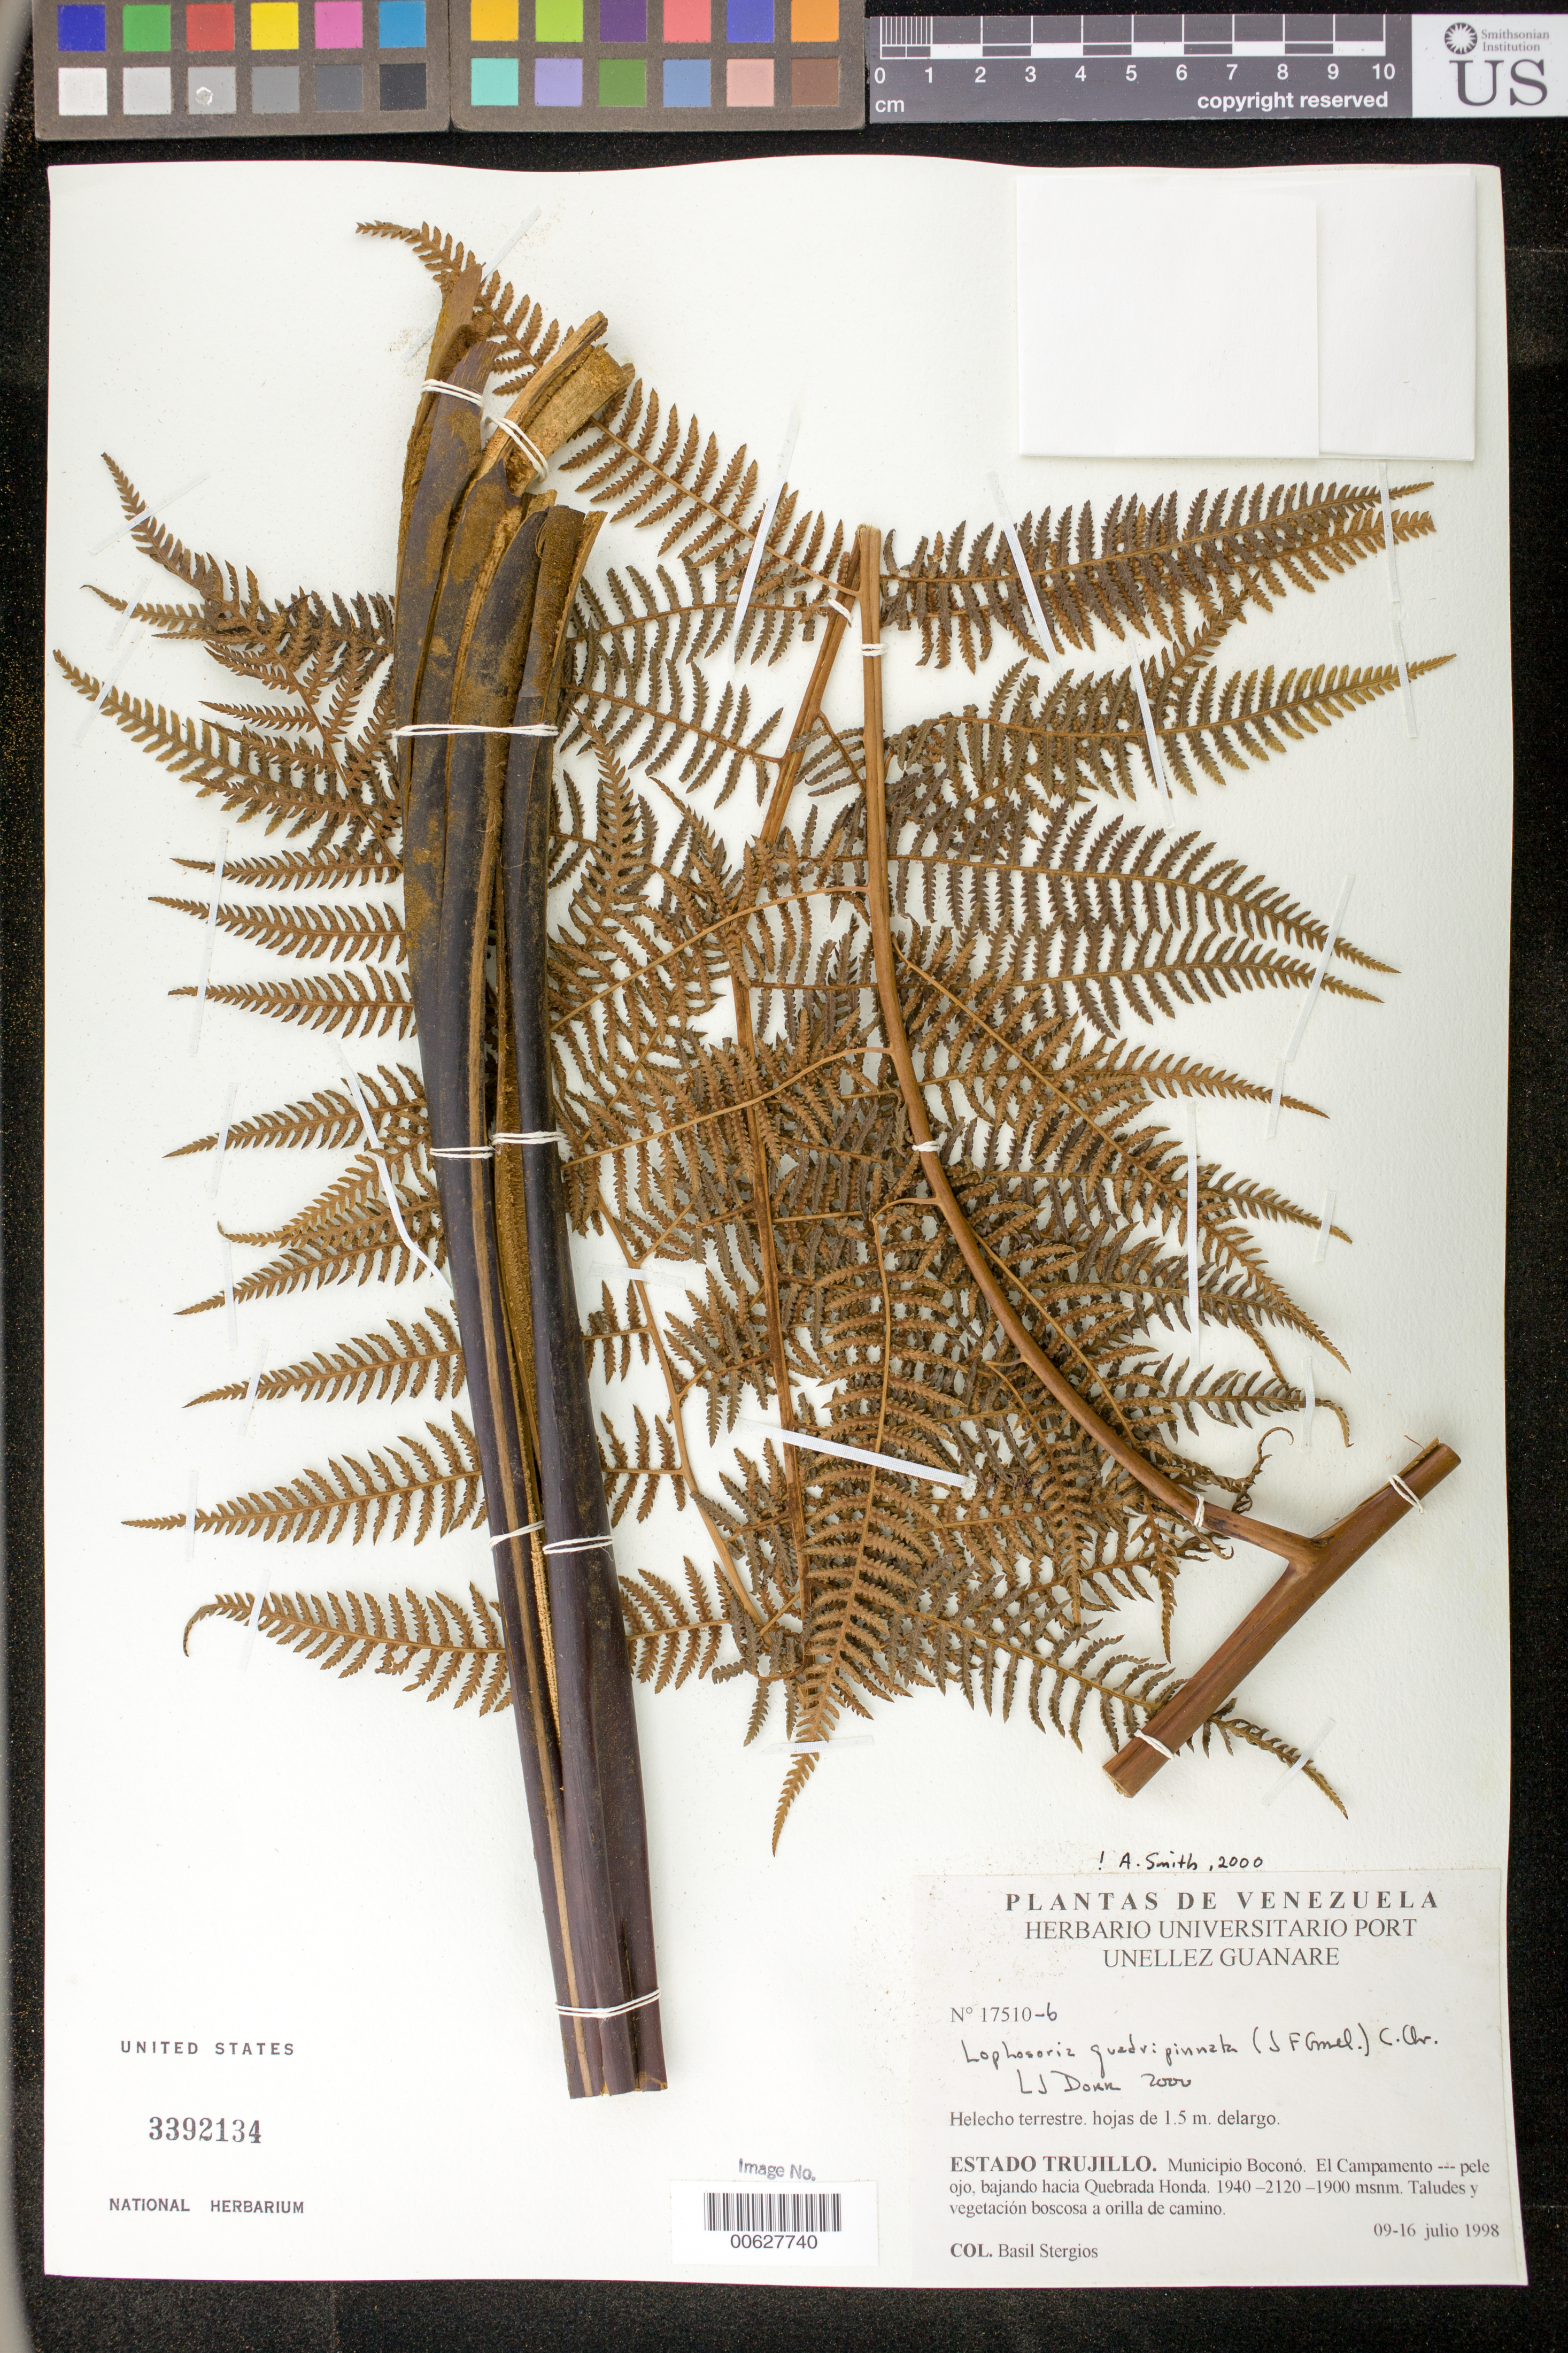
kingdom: Plantae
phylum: Tracheophyta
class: Polypodiopsida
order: Cyatheales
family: Dicksoniaceae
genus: Lophosoria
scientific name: Lophosoria quadripinnata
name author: (J.F. Gmel.) C. Chr.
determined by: Dorr, L. J., (BOT), Smithsonian Institution - National Museum of Natural History (UNITED STATES)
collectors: B. G. Stergios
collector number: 17510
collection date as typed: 09 Jul 1998 to 16 Jul 1998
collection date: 1998-07-09/1998-07-16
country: Venezuela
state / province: Trujillo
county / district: Boconó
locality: Parque Nacional Guaramacal, El campamento-pele ojo, bajando hacia Quebrada Honda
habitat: Taludes y vegetación boscosa a orilla de camino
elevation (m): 1900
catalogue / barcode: US 3392134